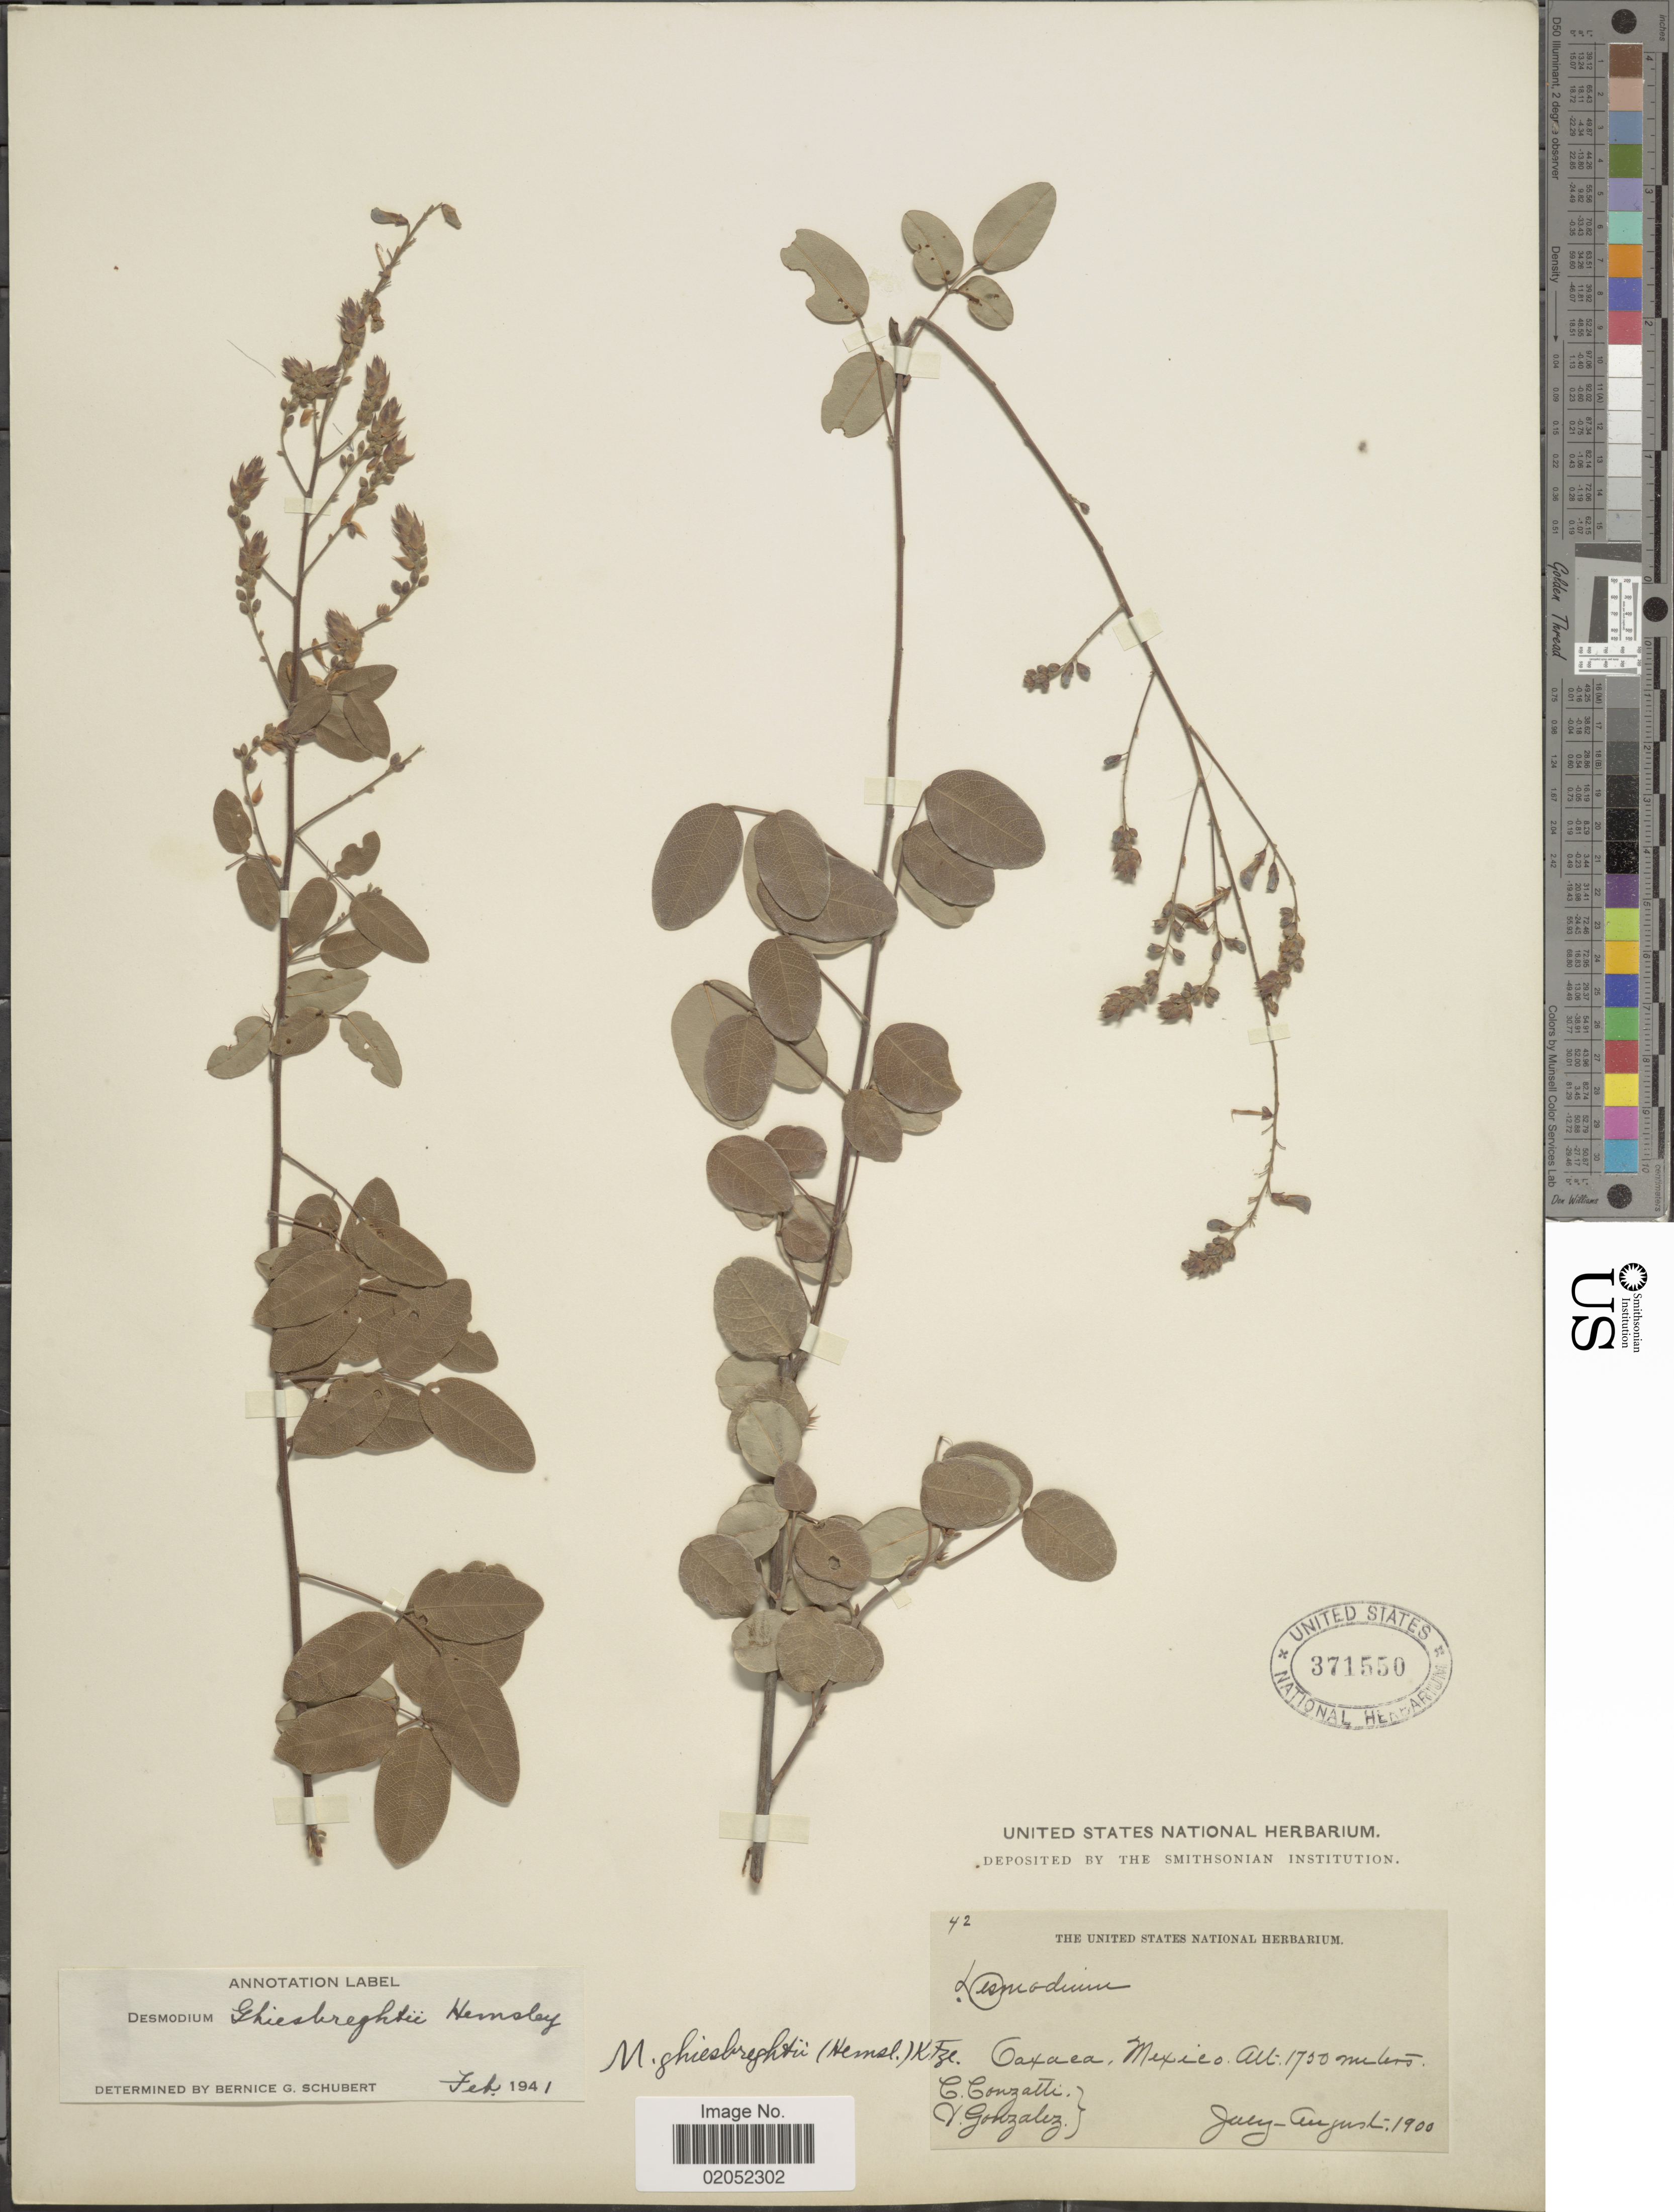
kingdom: Plantae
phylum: Tracheophyta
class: Magnoliopsida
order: Fabales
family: Fabaceae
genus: Desmodium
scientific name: Desmodium ghiesbreghtii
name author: Hemsl.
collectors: C. Conzatti & V. González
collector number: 42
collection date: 1900-07/1900-08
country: Mexico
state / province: Oaxaca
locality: Oaxaca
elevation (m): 1750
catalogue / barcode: US 371550